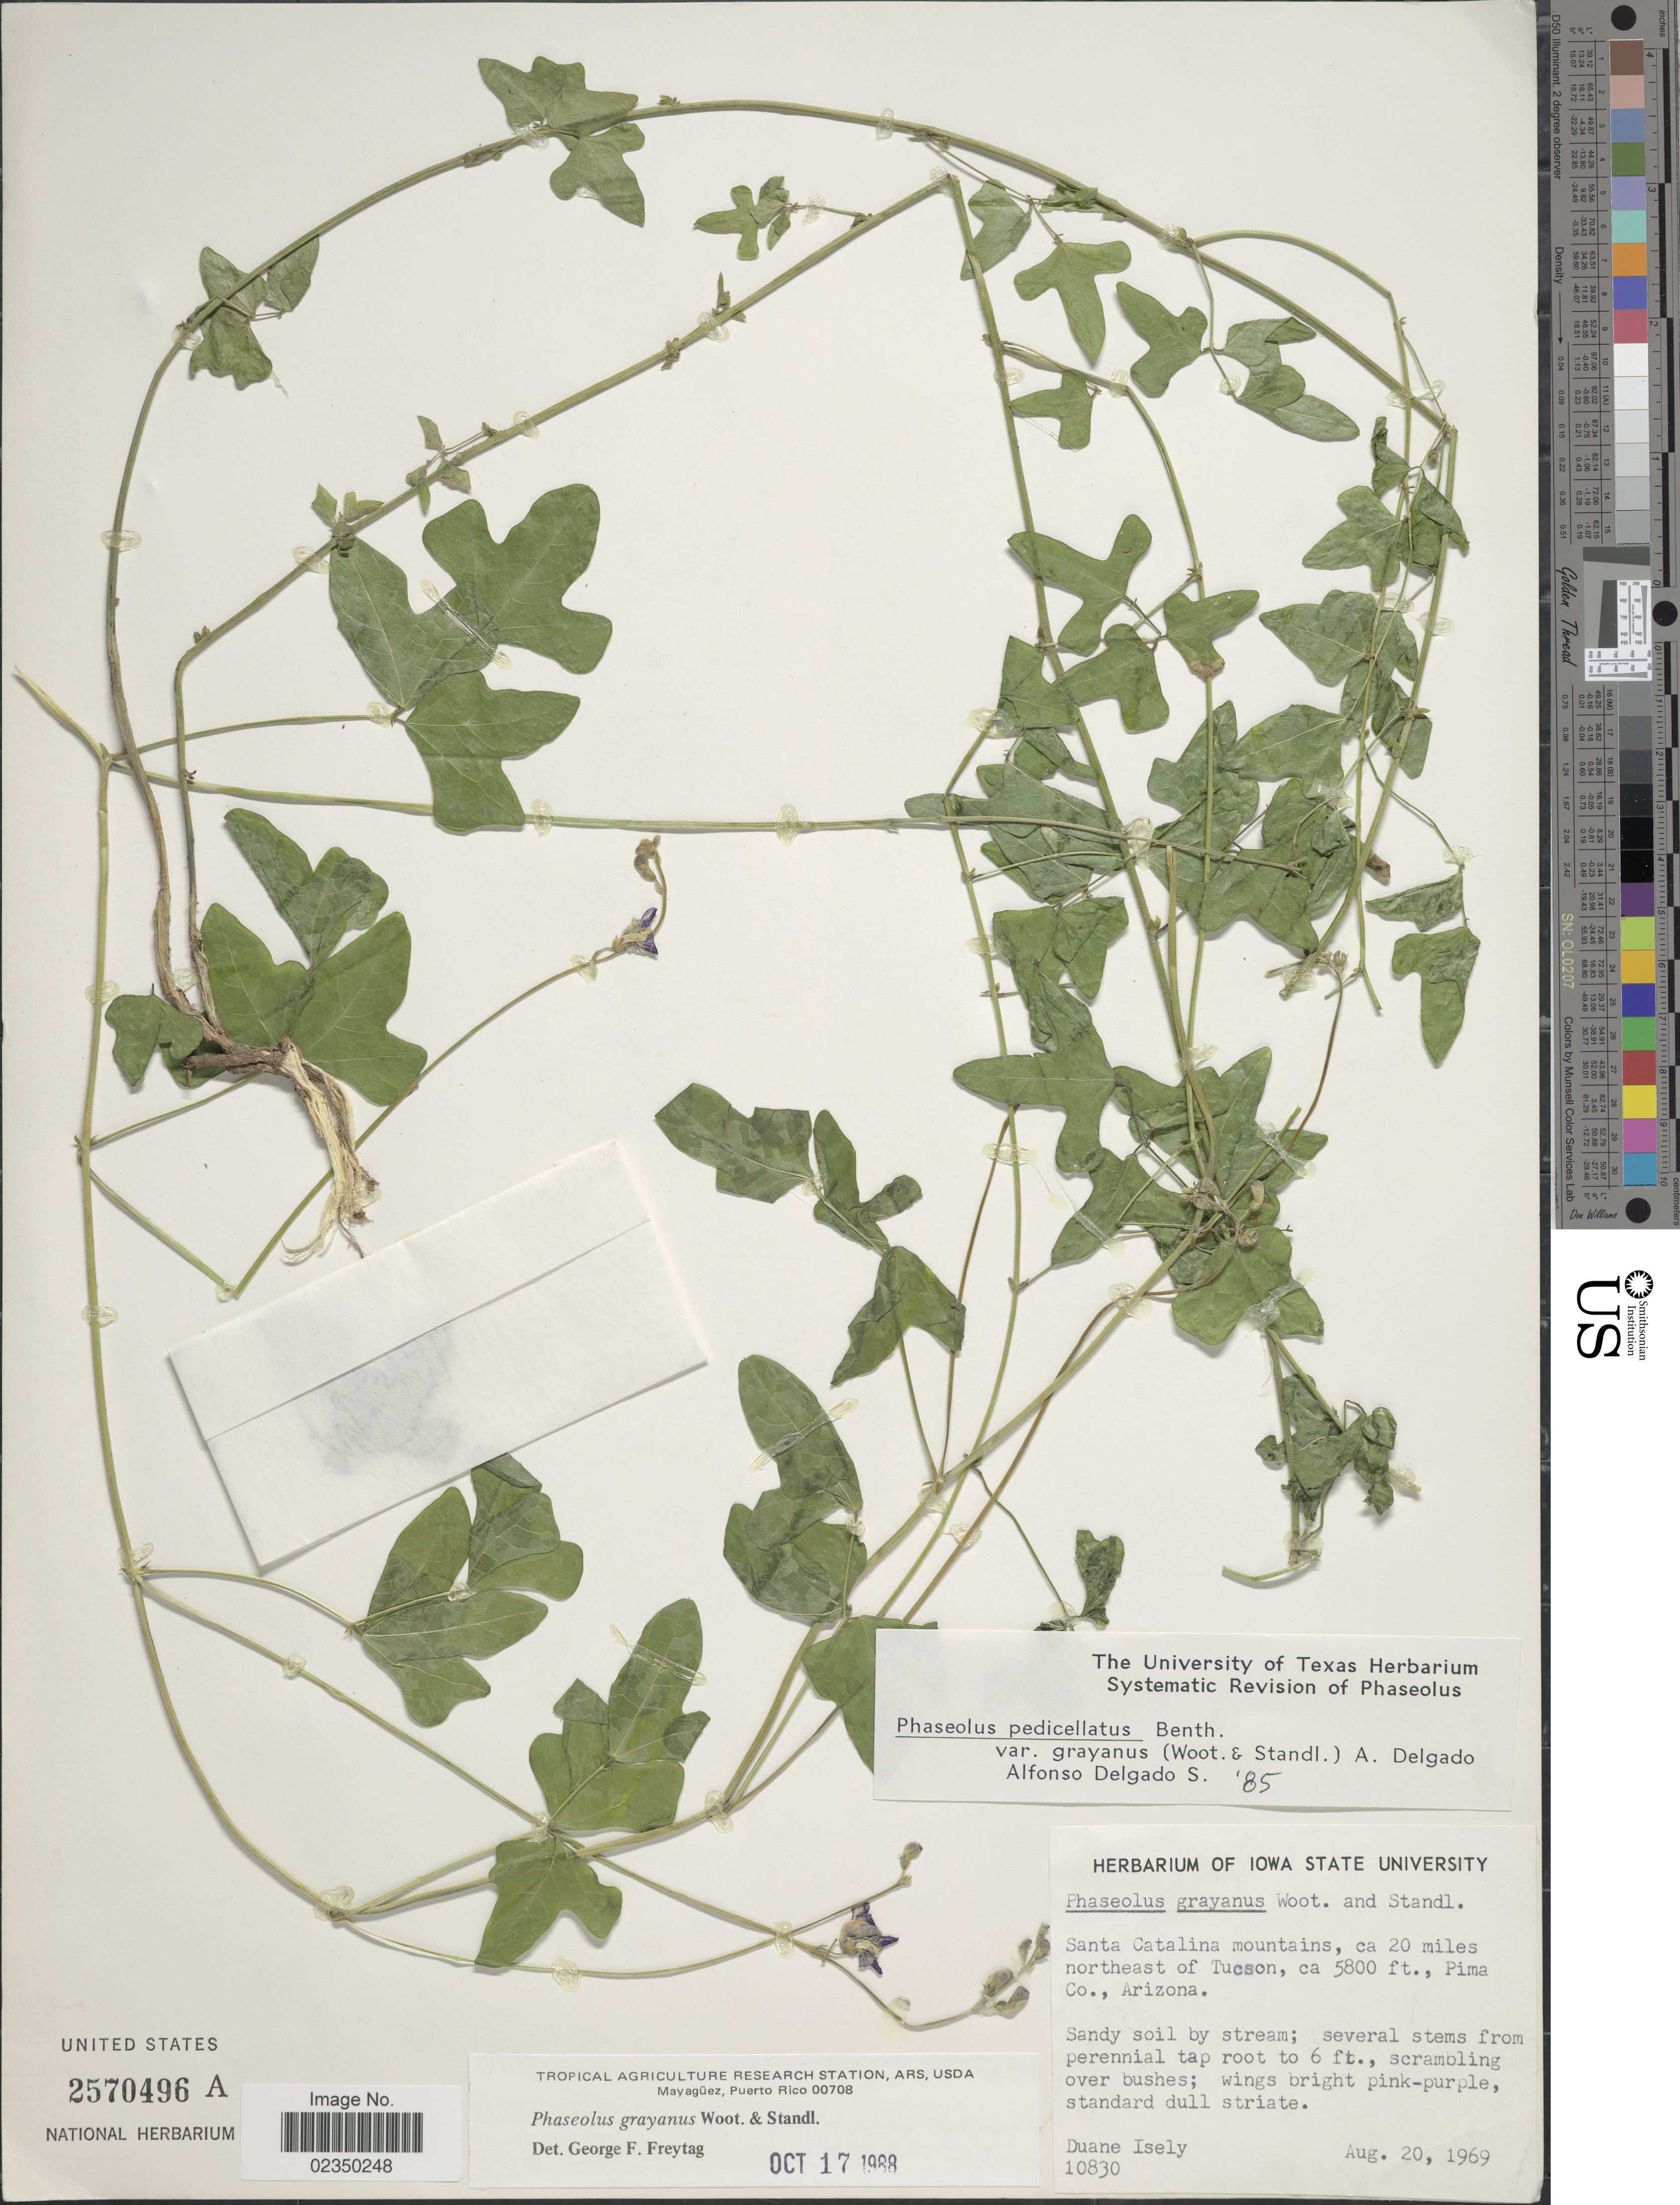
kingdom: Plantae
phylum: Tracheophyta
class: Magnoliopsida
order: Fabales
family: Fabaceae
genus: Phaseolus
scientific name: Phaseolus grayanus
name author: Wooton & Standl.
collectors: D. Isely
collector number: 10830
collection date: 1969-08-20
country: United States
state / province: Arizona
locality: Santa Catalina Mountains, ca 20 miles northeast of Tucson, Pima Co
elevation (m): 1768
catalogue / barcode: US 2570496A